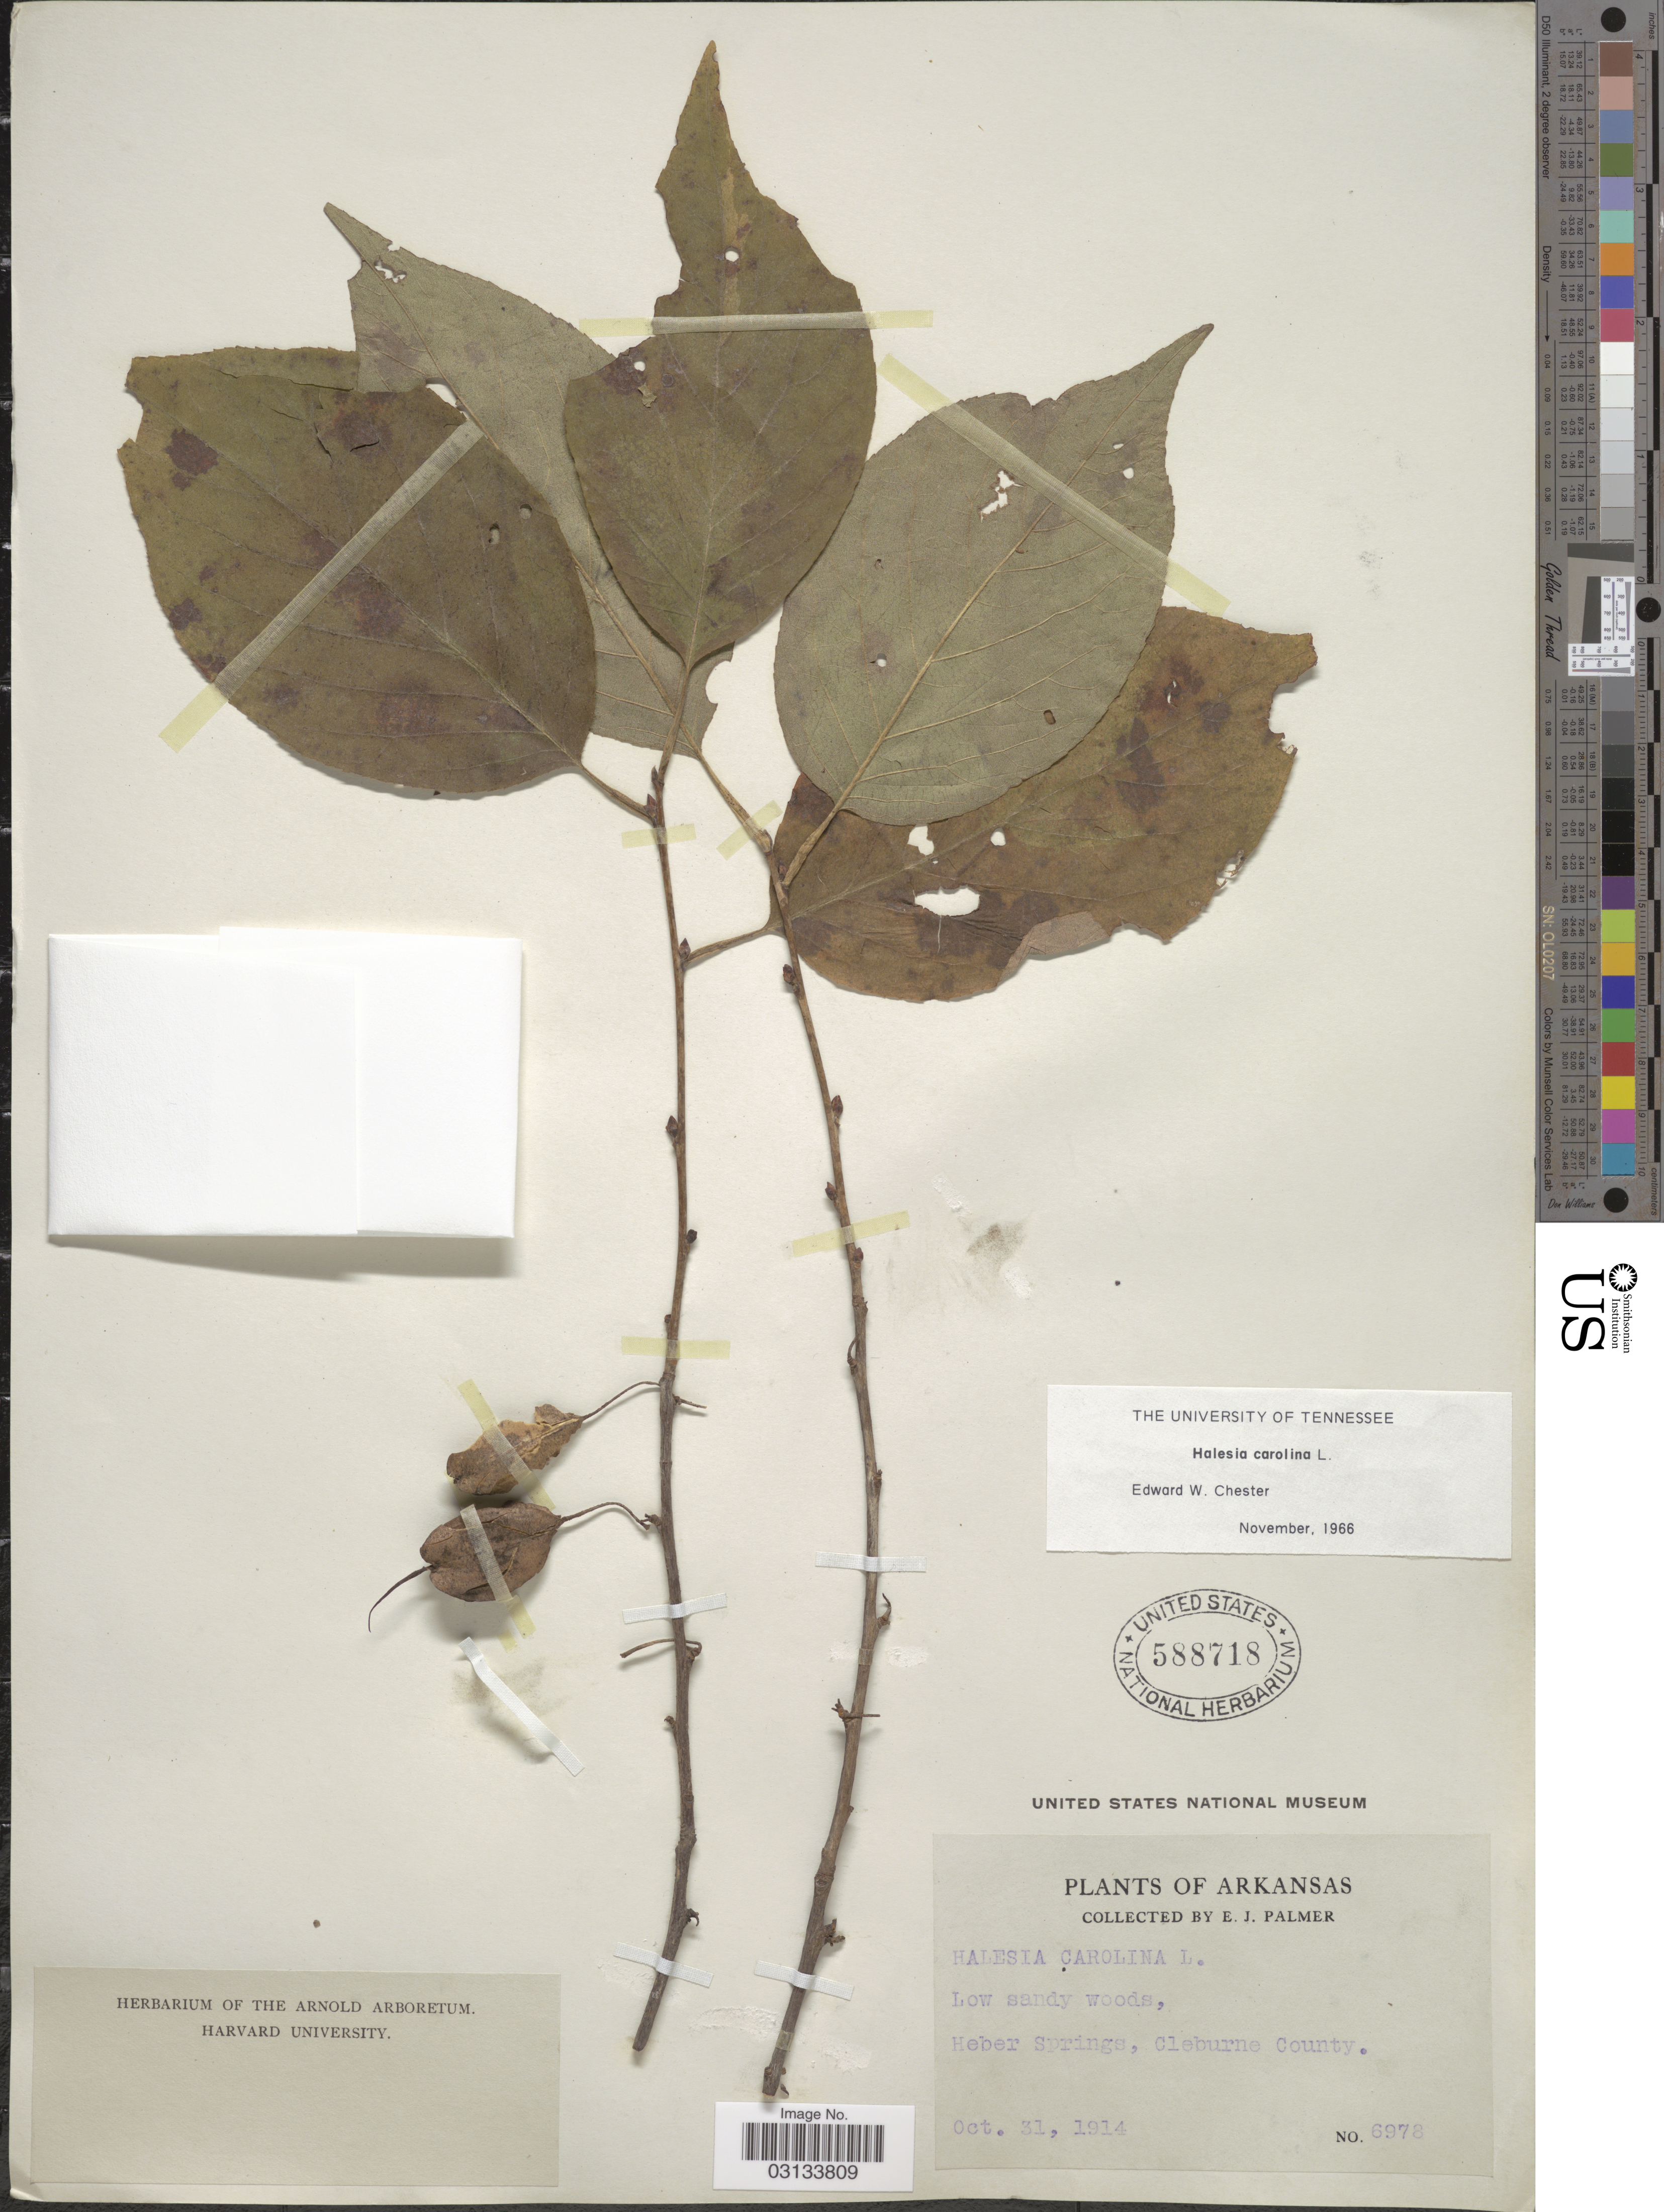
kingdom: Plantae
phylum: Tracheophyta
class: Magnoliopsida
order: Ericales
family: Styracaceae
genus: Halesia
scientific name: Halesia carolina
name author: L.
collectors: E. J. Palmer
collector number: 6978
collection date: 1914-10-31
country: United States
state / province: Arkansas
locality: Heber Springs, Cleburne County.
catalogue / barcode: US 588718